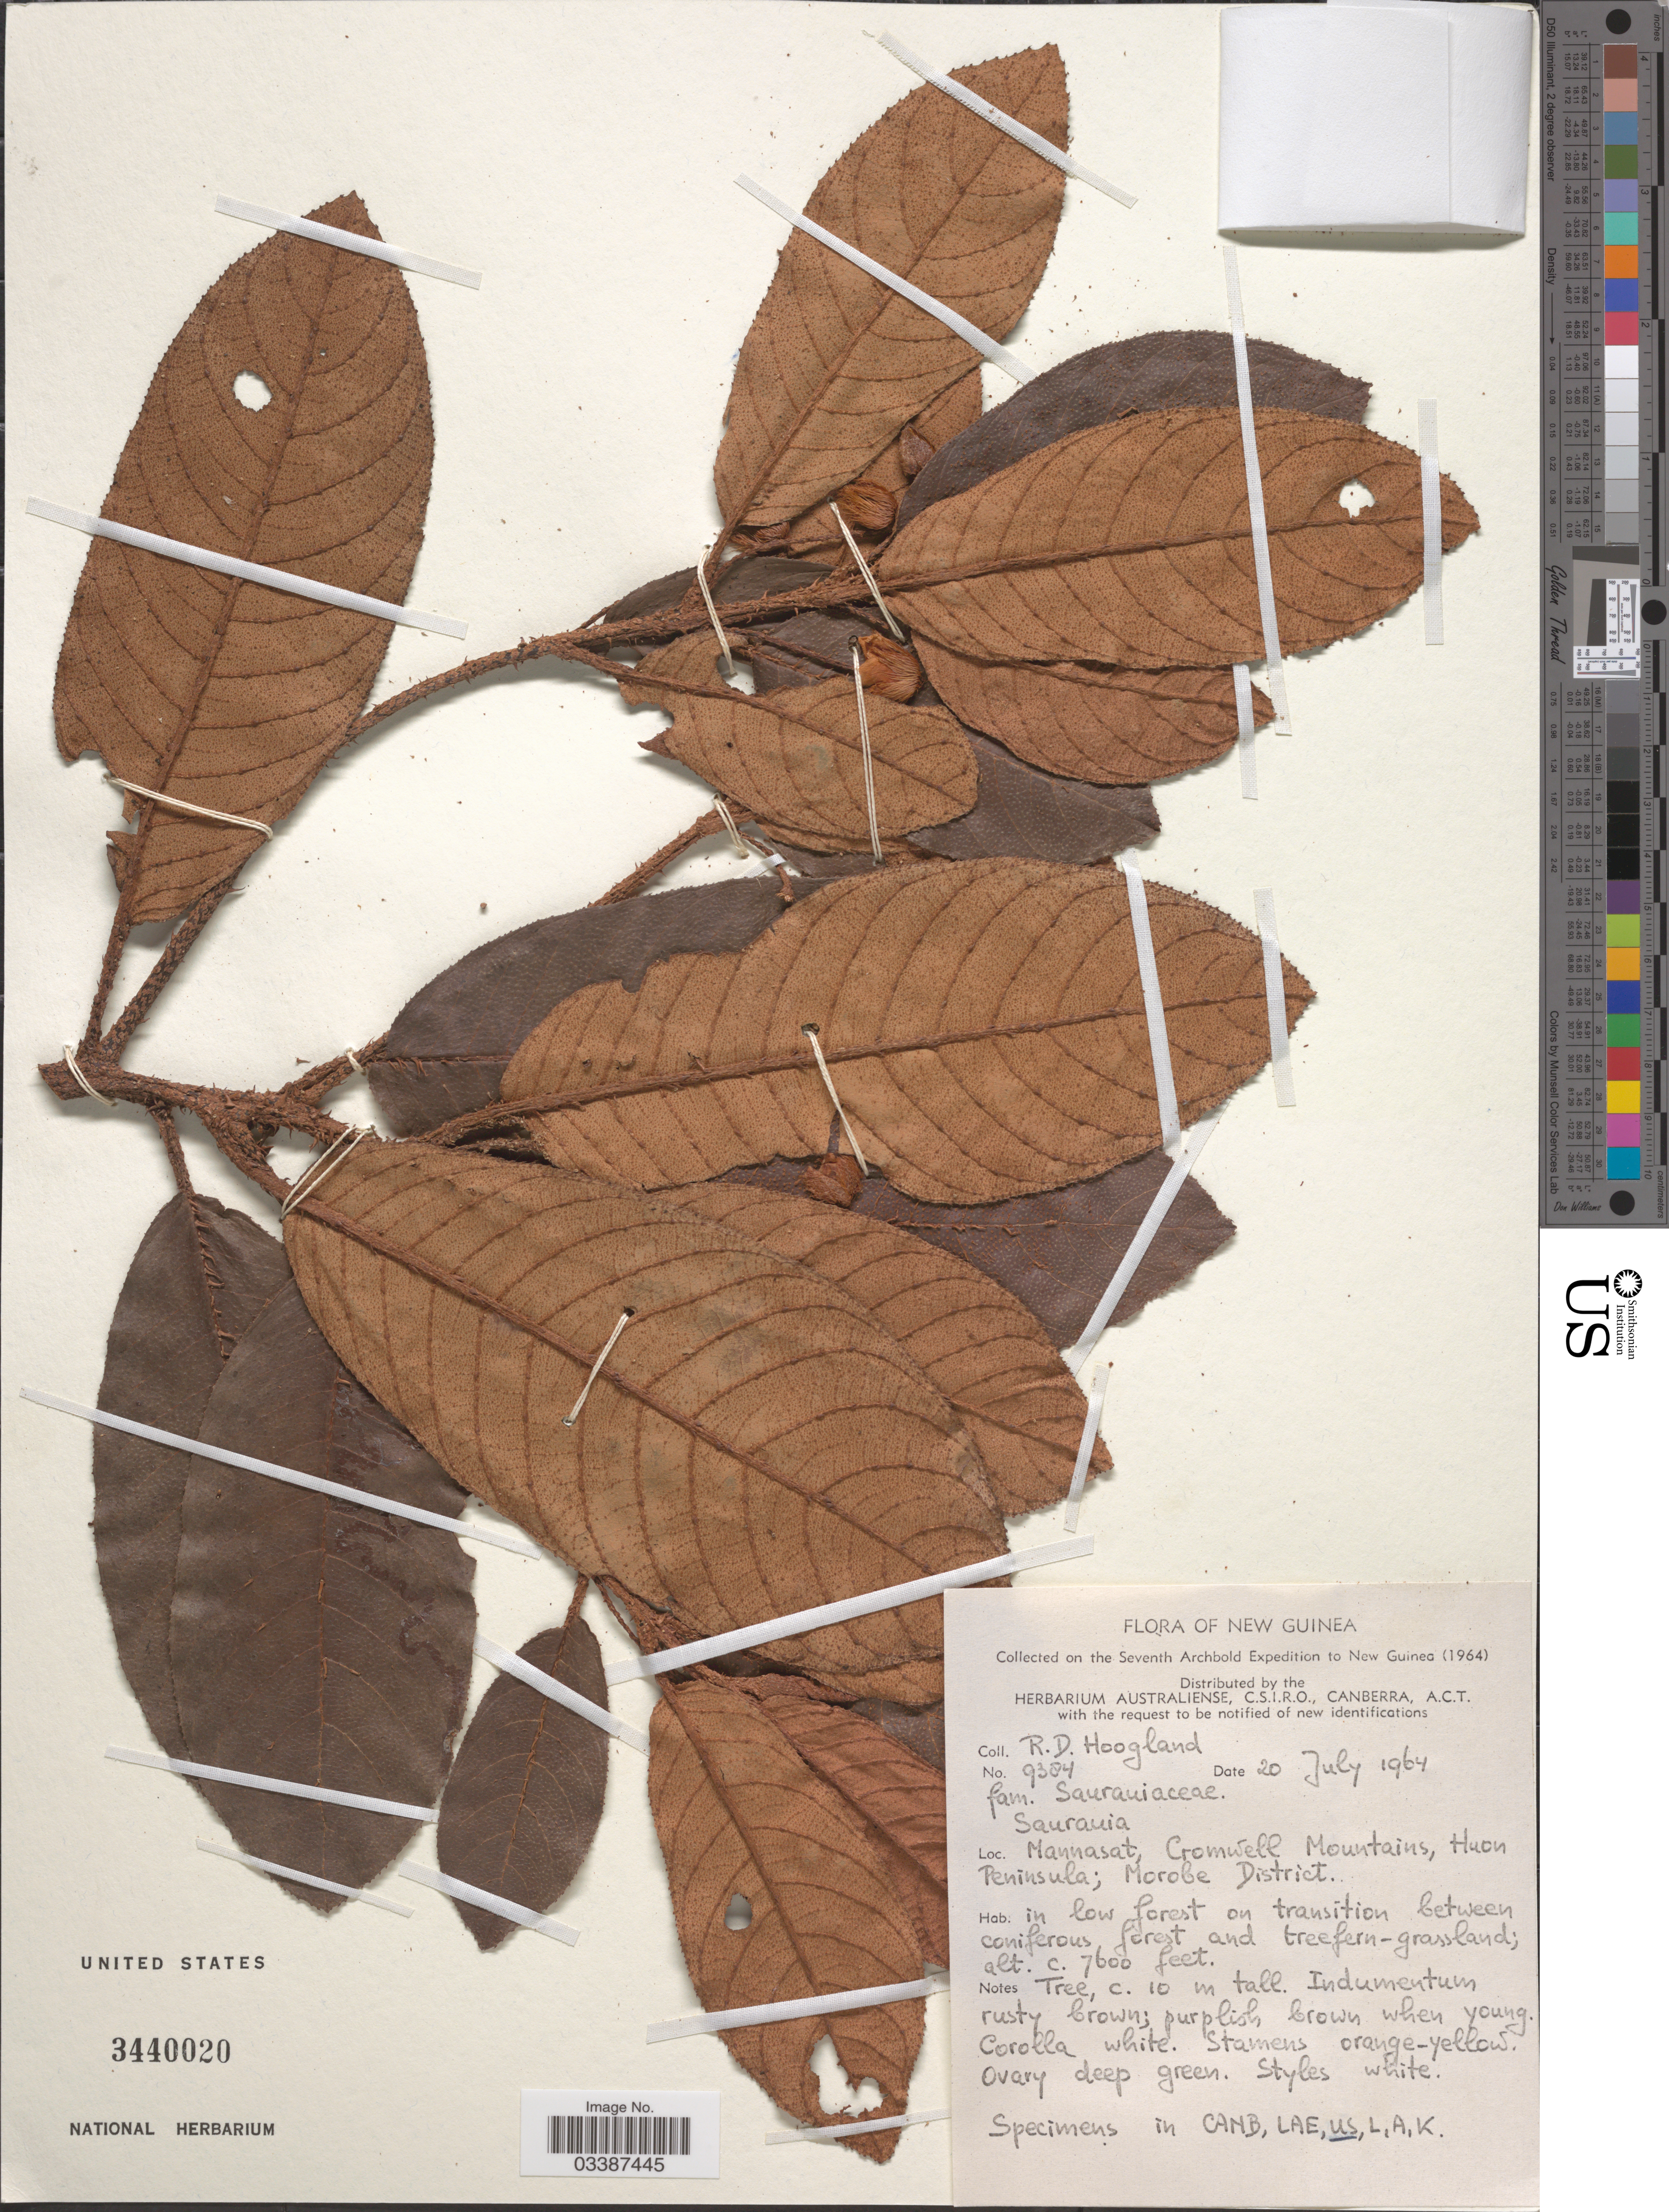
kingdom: Plantae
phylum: Tracheophyta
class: Magnoliopsida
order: Ericales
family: Actinidiaceae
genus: Saurauia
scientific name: Saurauia sp.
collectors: R. D. Hoogland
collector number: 9384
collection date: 1964-07-20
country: Papua New Guinea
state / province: Morobe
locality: New Guinea. Mannasat, Cromwell Mountains, Huon Peninsula; Morobe District.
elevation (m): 2316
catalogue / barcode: US 3440020